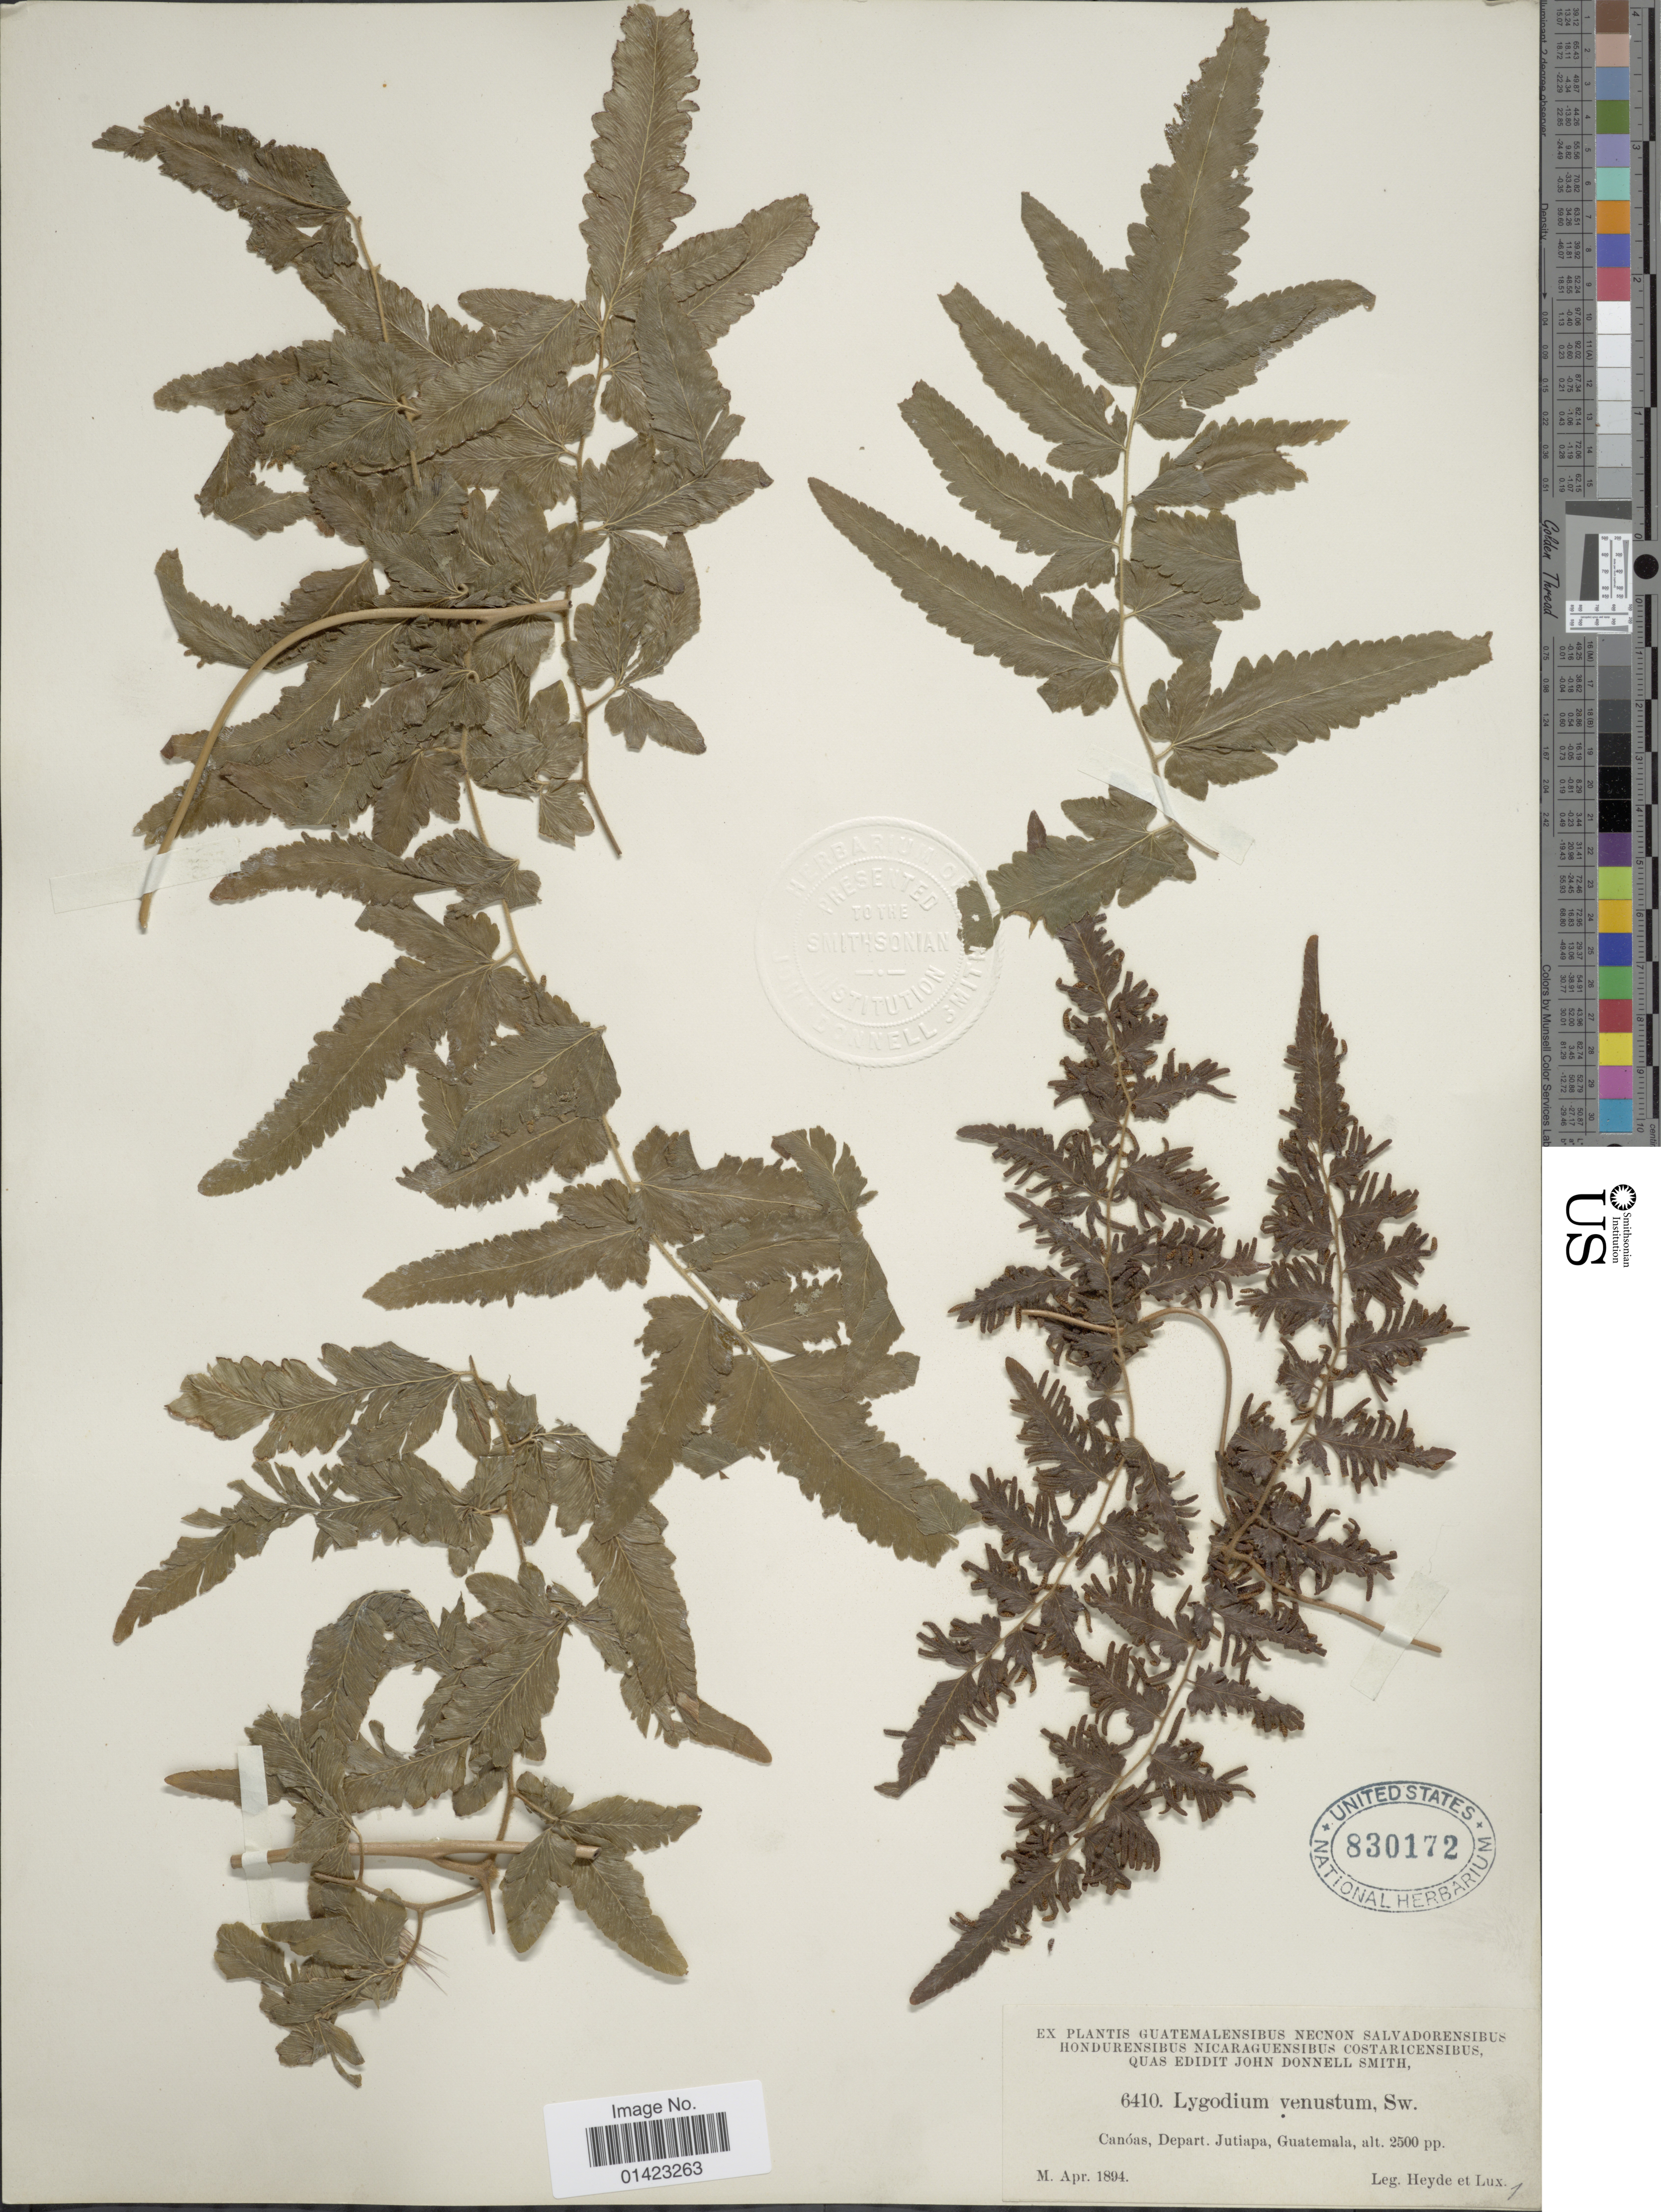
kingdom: Plantae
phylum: Tracheophyta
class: Polypodiopsida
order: Schizaeales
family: Lygodiaceae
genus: Lygodium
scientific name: Lygodium venustum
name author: Sw.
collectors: Heyde & Lux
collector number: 6410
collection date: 1894-04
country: Guatemala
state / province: Jutiapa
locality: Canóas, Depart. Jutiapa, Guatemala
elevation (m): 762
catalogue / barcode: US 830172